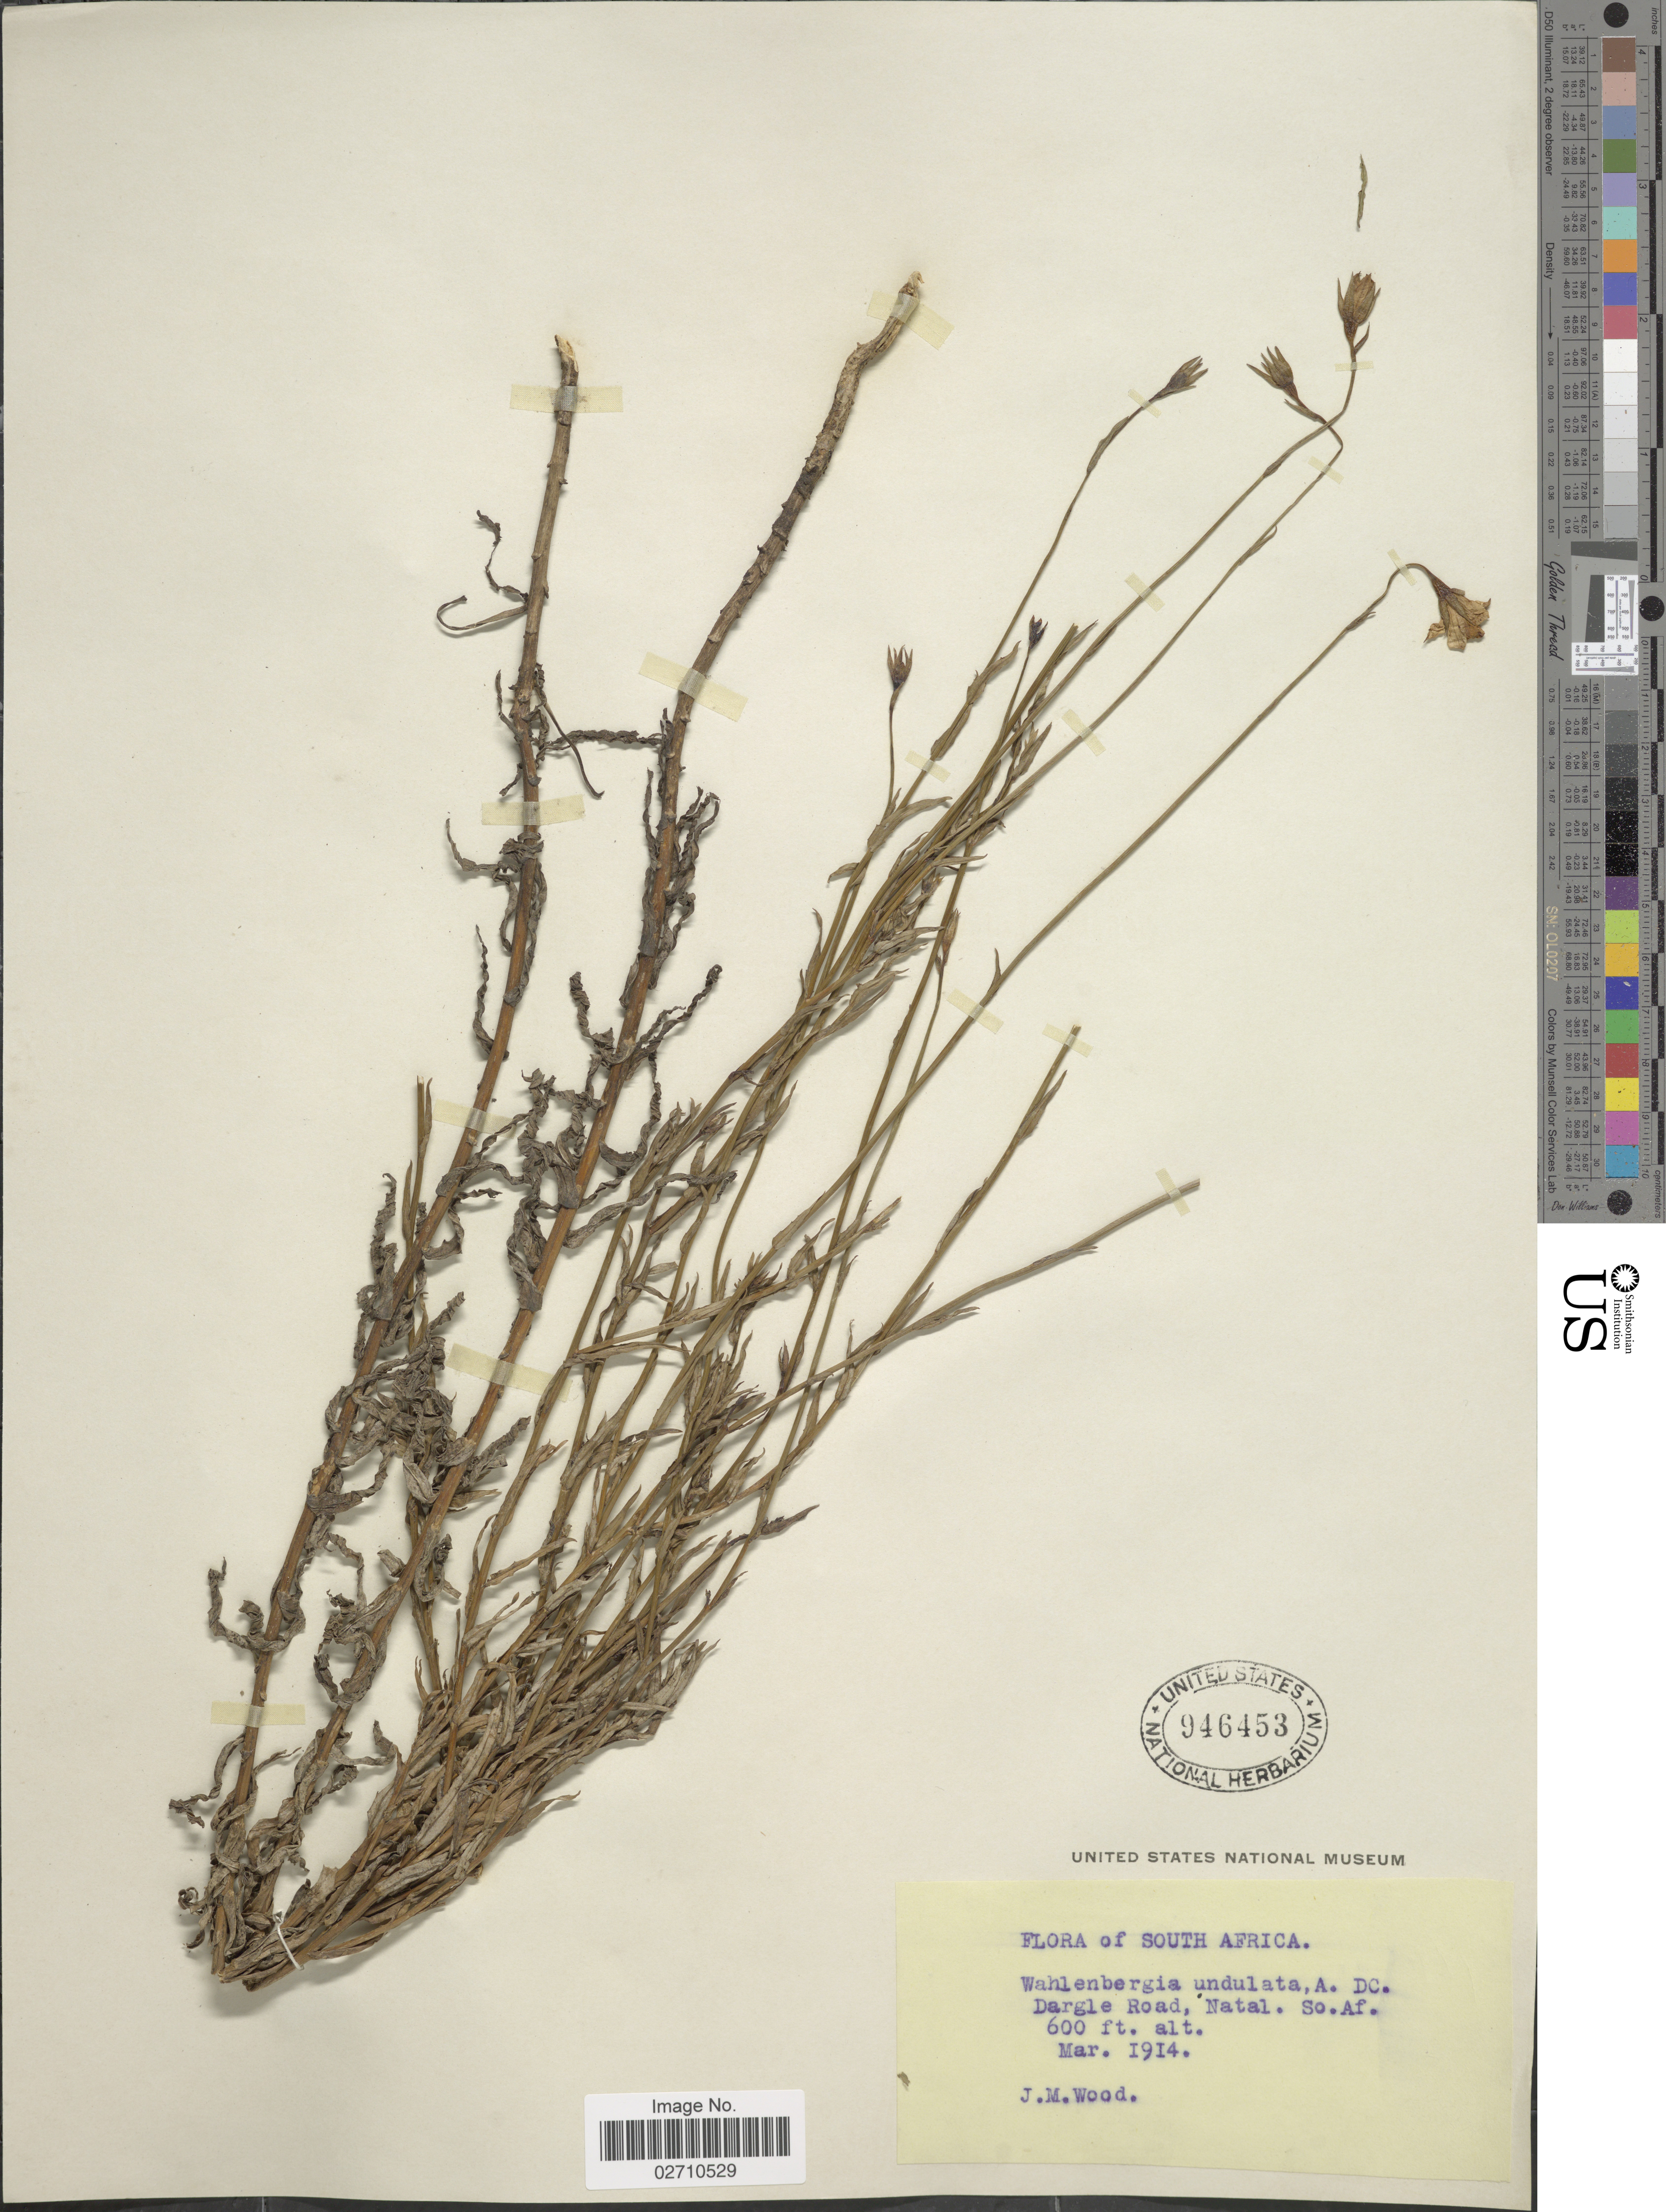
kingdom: Plantae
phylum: Tracheophyta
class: Magnoliopsida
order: Asterales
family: Campanulaceae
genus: Wahlenbergia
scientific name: Wahlenbergia undulata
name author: (L. f.) A. DC.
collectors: J. M. Wood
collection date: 1914-03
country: South Africa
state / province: KwaZulu-Natal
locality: Dargle Road, Natal, So. Af.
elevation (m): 183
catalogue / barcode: US 946453